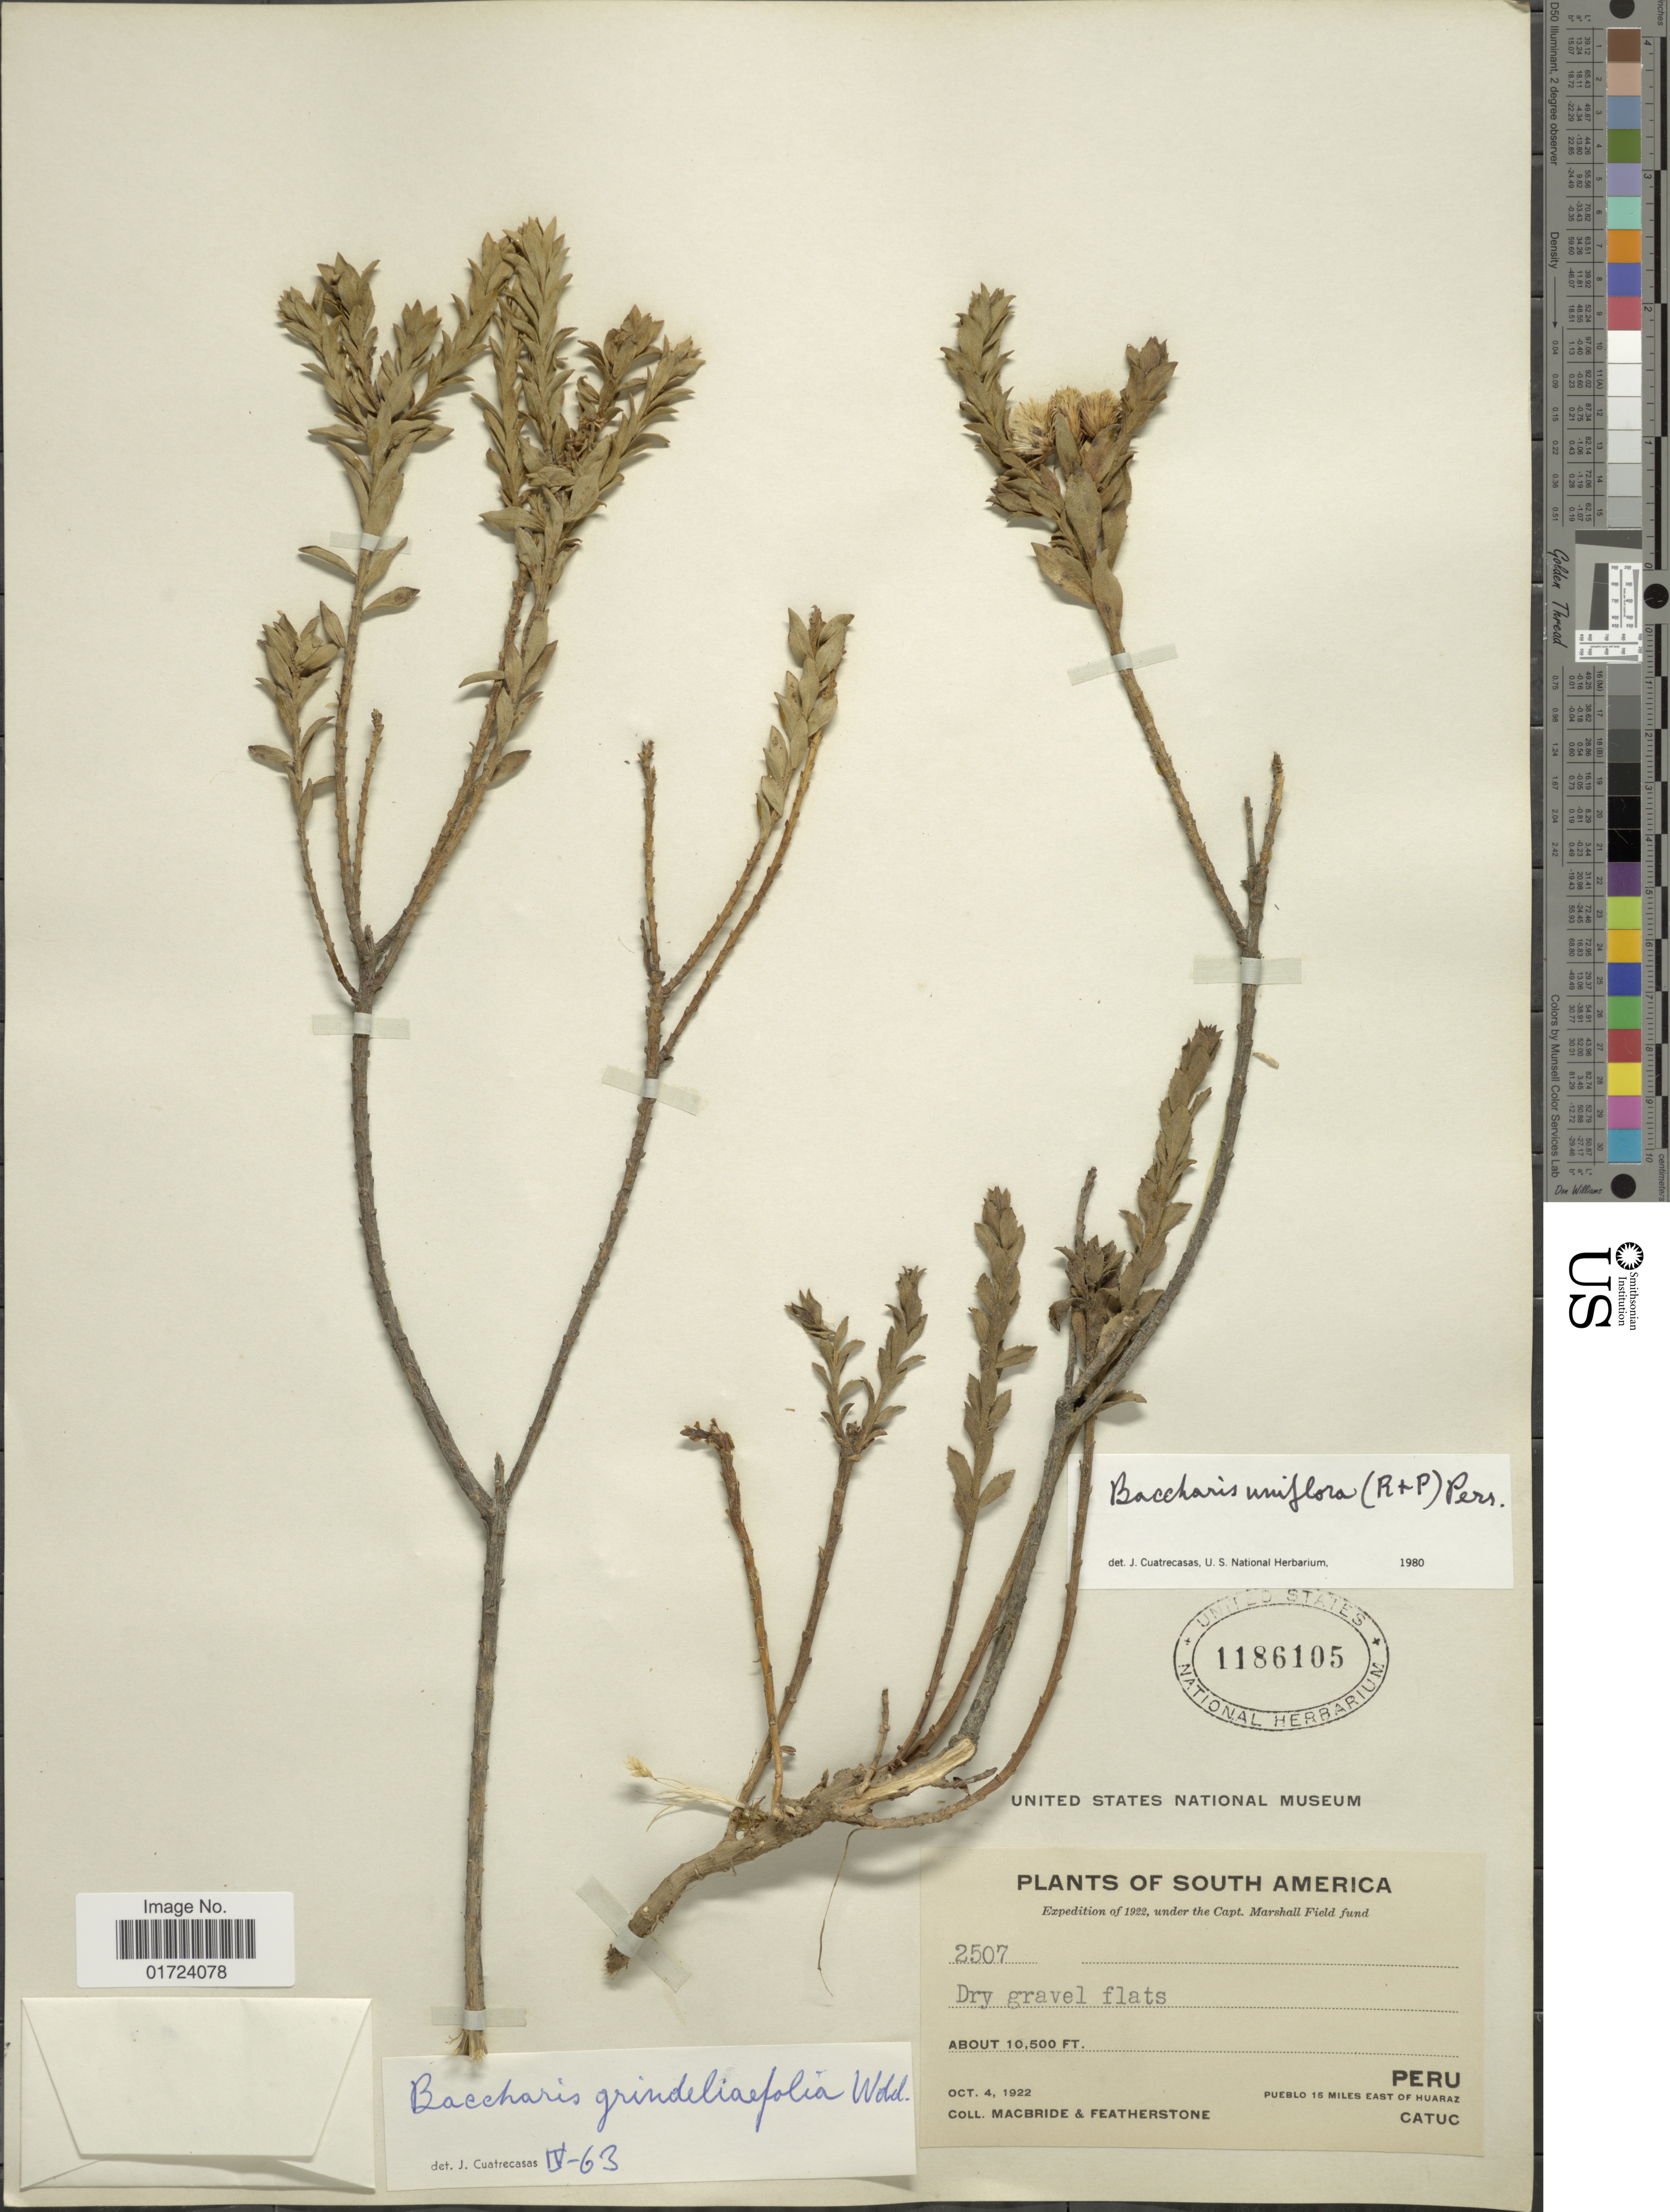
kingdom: Plantae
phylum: Tracheophyta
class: Magnoliopsida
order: Asterales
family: Asteraceae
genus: Baccharis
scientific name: Baccharis uniflora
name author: Pers.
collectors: Macbride, -- & -. Featherstone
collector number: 2507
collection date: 1922-10-04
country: Peru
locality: Peru, Pueblo 15 miles east of Huaraz.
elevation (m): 3200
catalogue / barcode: US 1186105